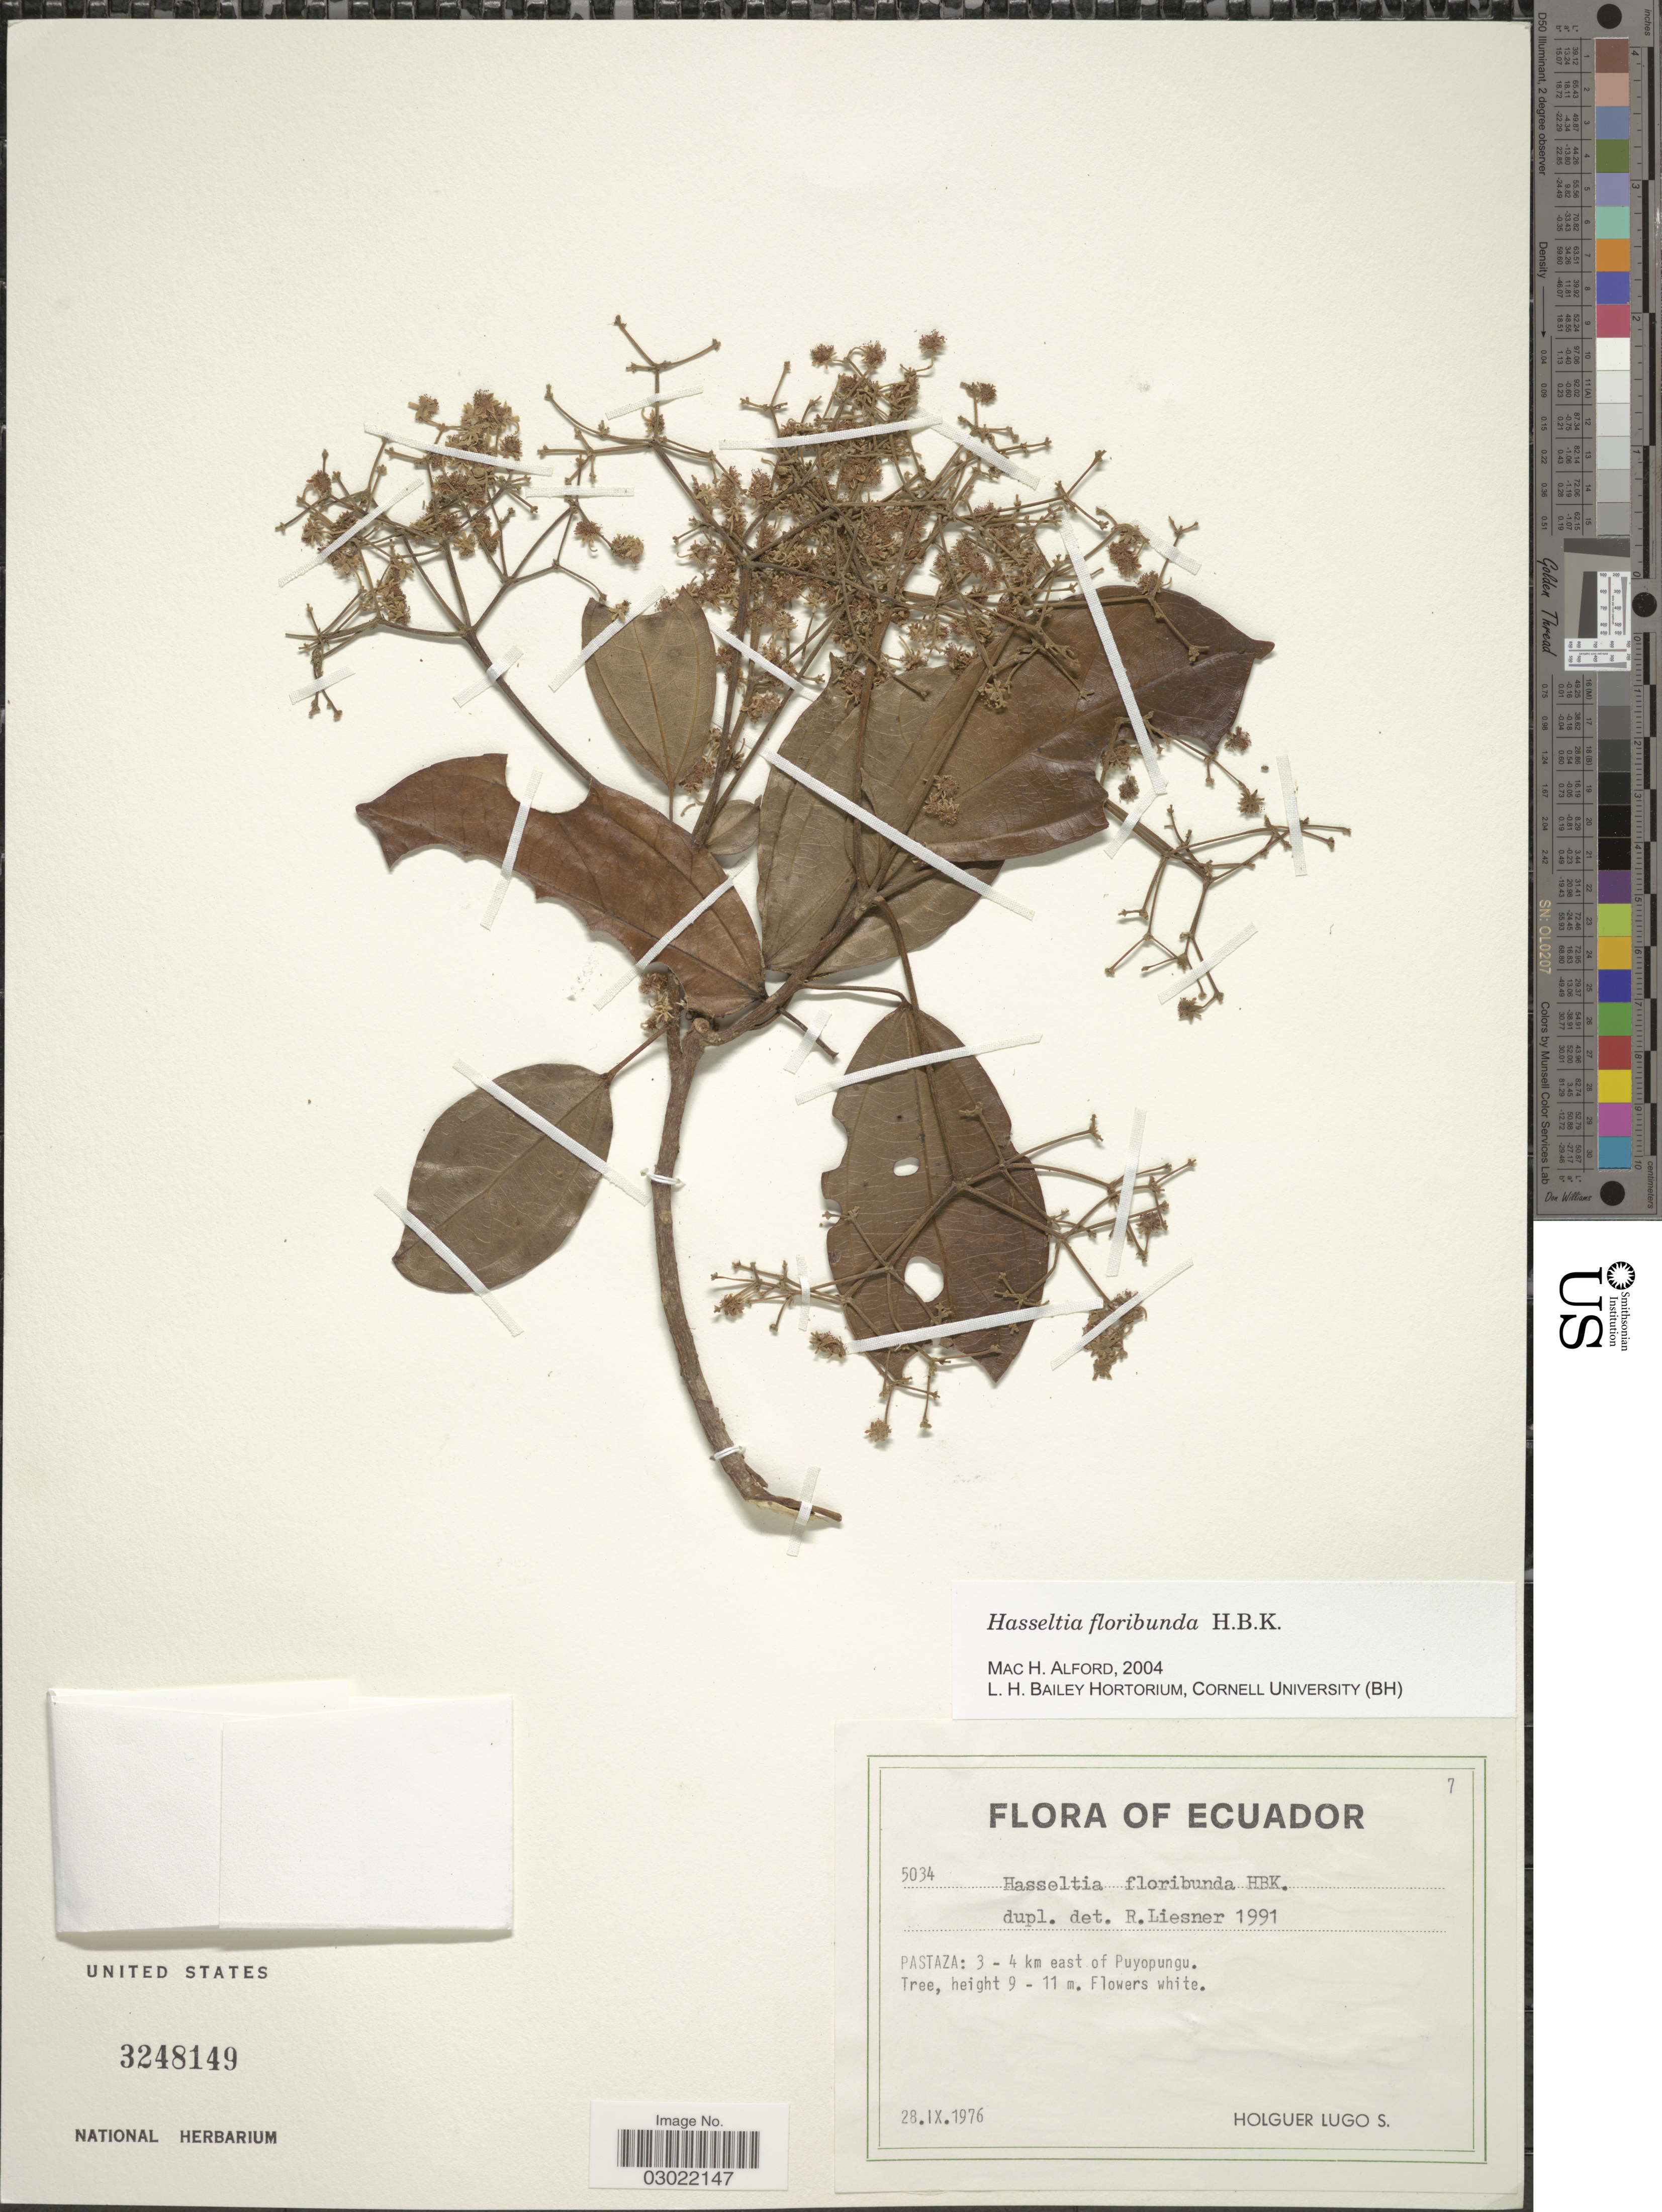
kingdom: Plantae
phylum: Tracheophyta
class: Magnoliopsida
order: Malpighiales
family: Salicaceae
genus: Hasseltia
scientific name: Hasseltia floribunda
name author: Kunth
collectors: H. Lugo S.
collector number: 5034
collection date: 1976-09-28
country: Ecuador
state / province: Pastaza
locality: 3 - 4 km east of Puyopungu.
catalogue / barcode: US 3248149